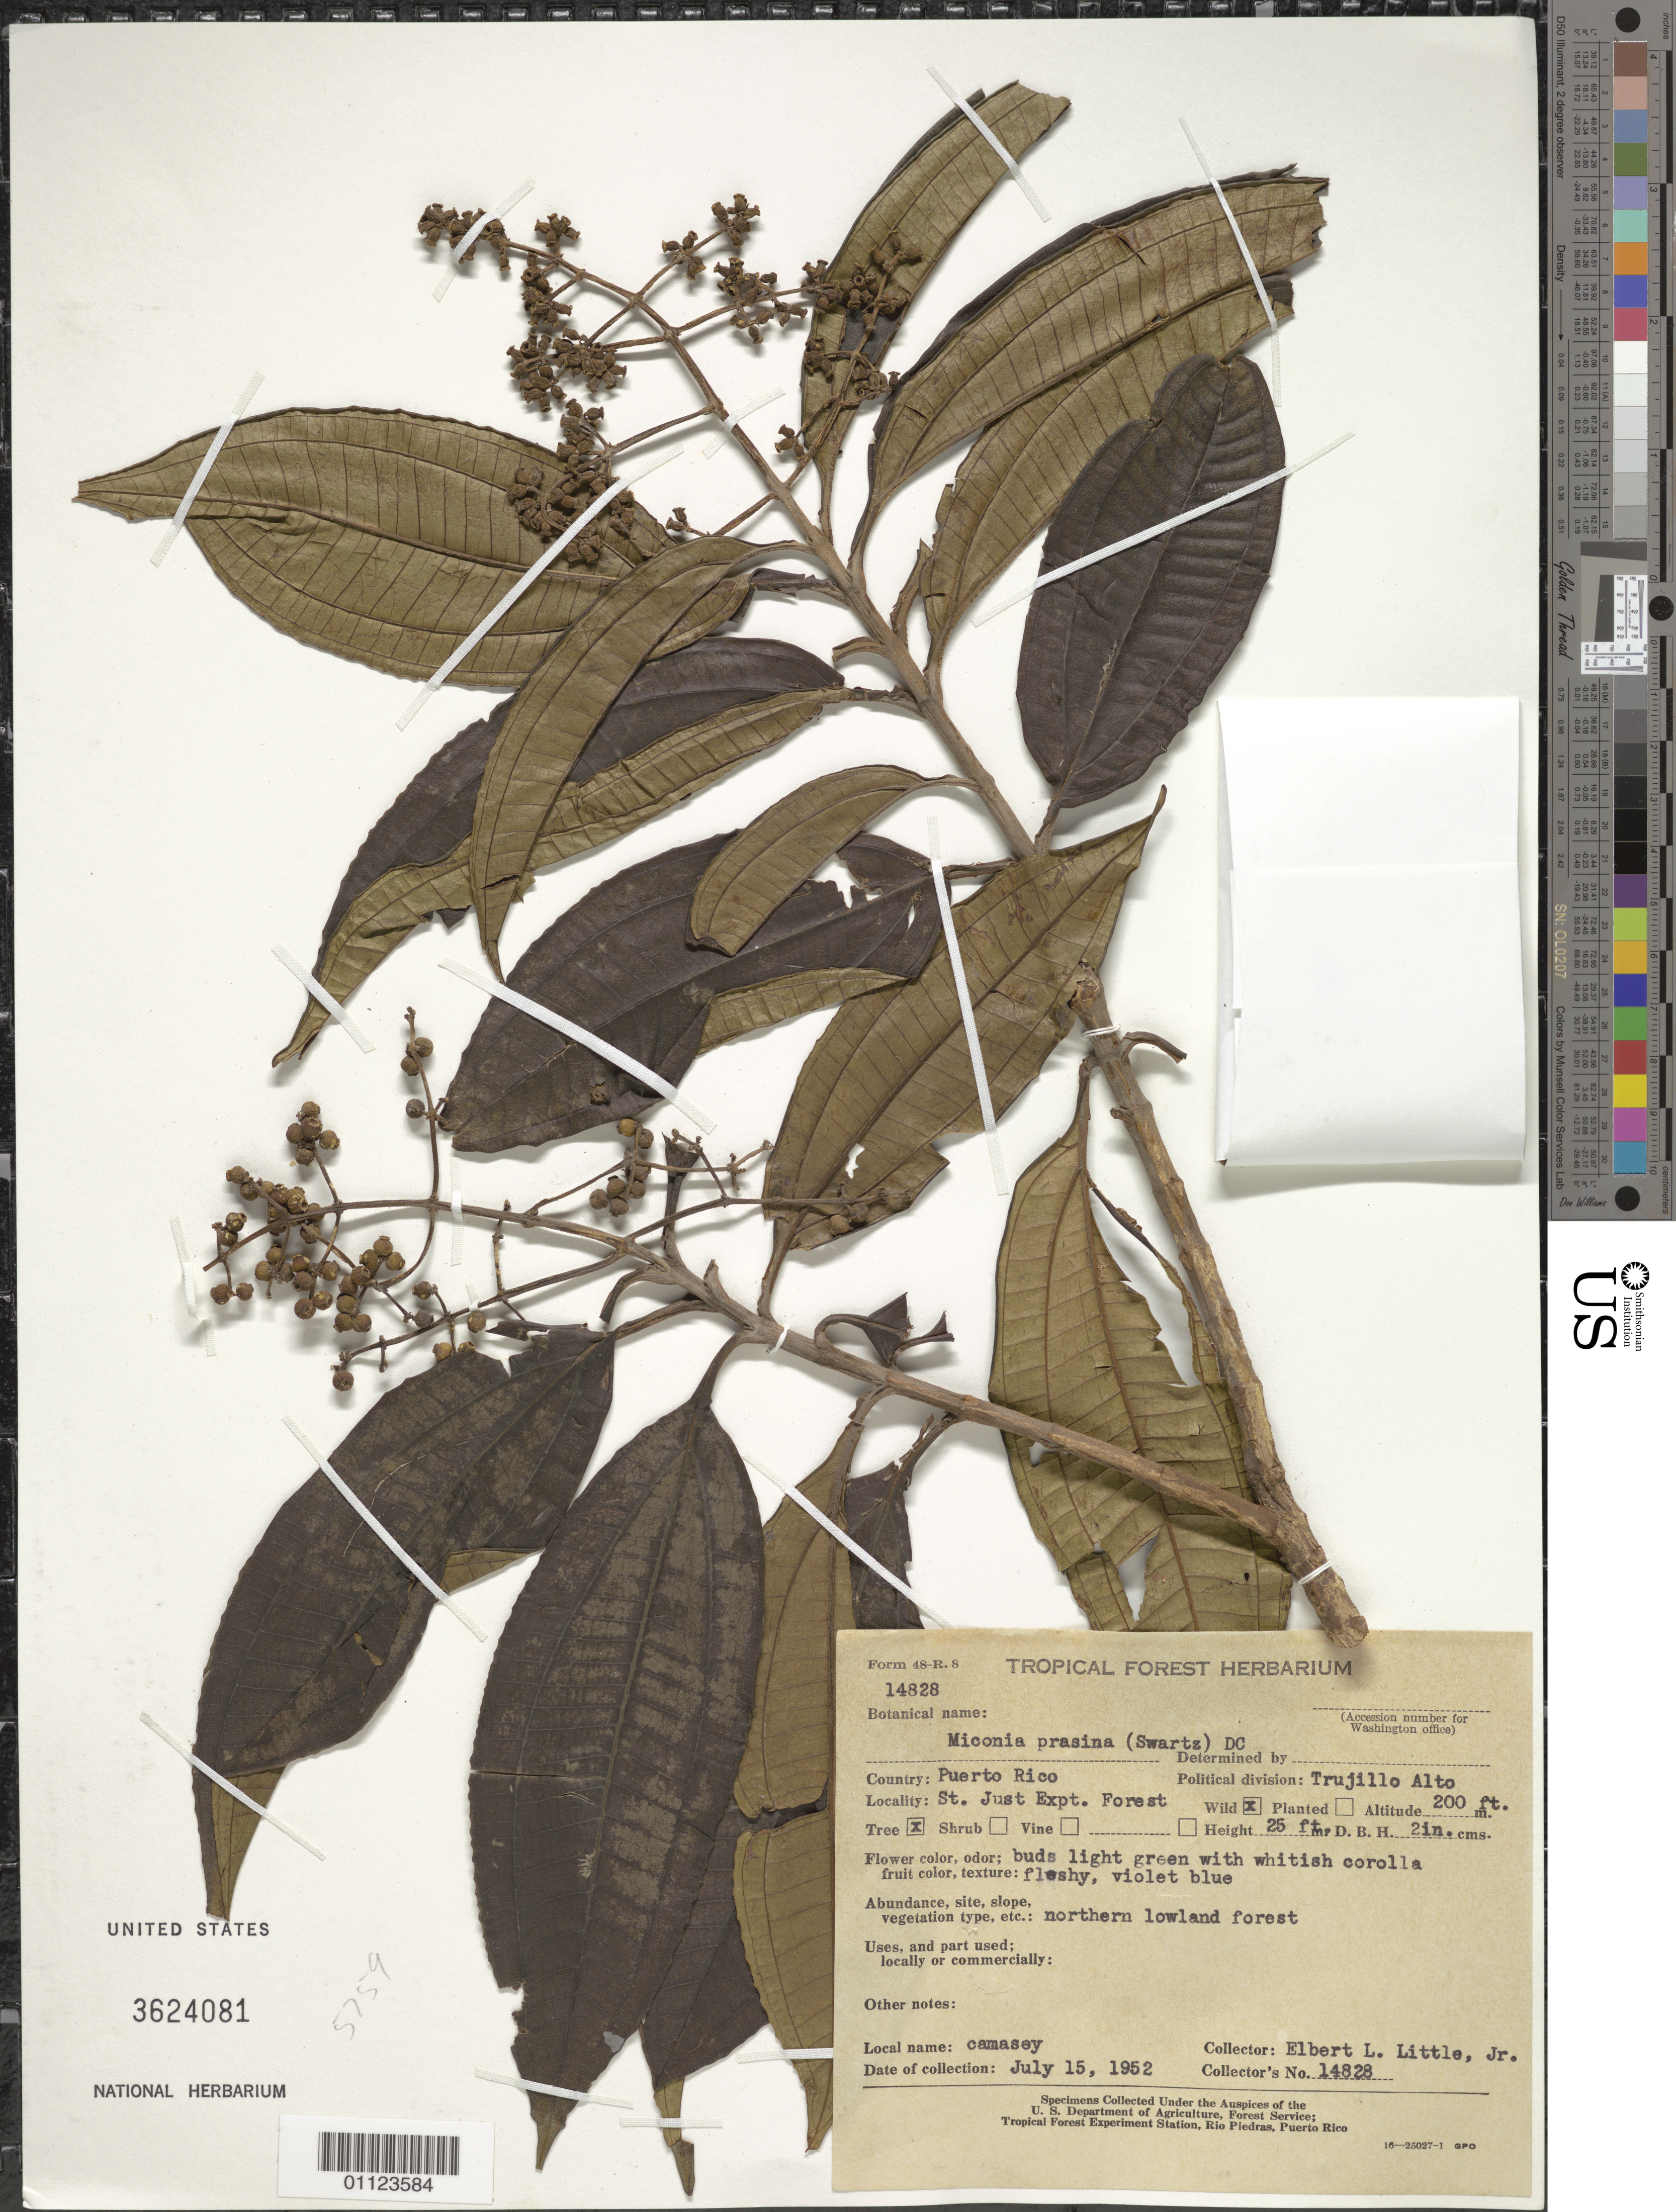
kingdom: Plantae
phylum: Tracheophyta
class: Magnoliopsida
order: Myrtales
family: Melastomataceae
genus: Miconia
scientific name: Miconia prasina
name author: (Sw.) DC.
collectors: E. L. Little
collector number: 14828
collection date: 1952-07-15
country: Puerto Rico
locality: Trujillo Alto. St. Just Expt. Forest.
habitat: Northern lowland forest.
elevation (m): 61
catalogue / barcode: US 3624081